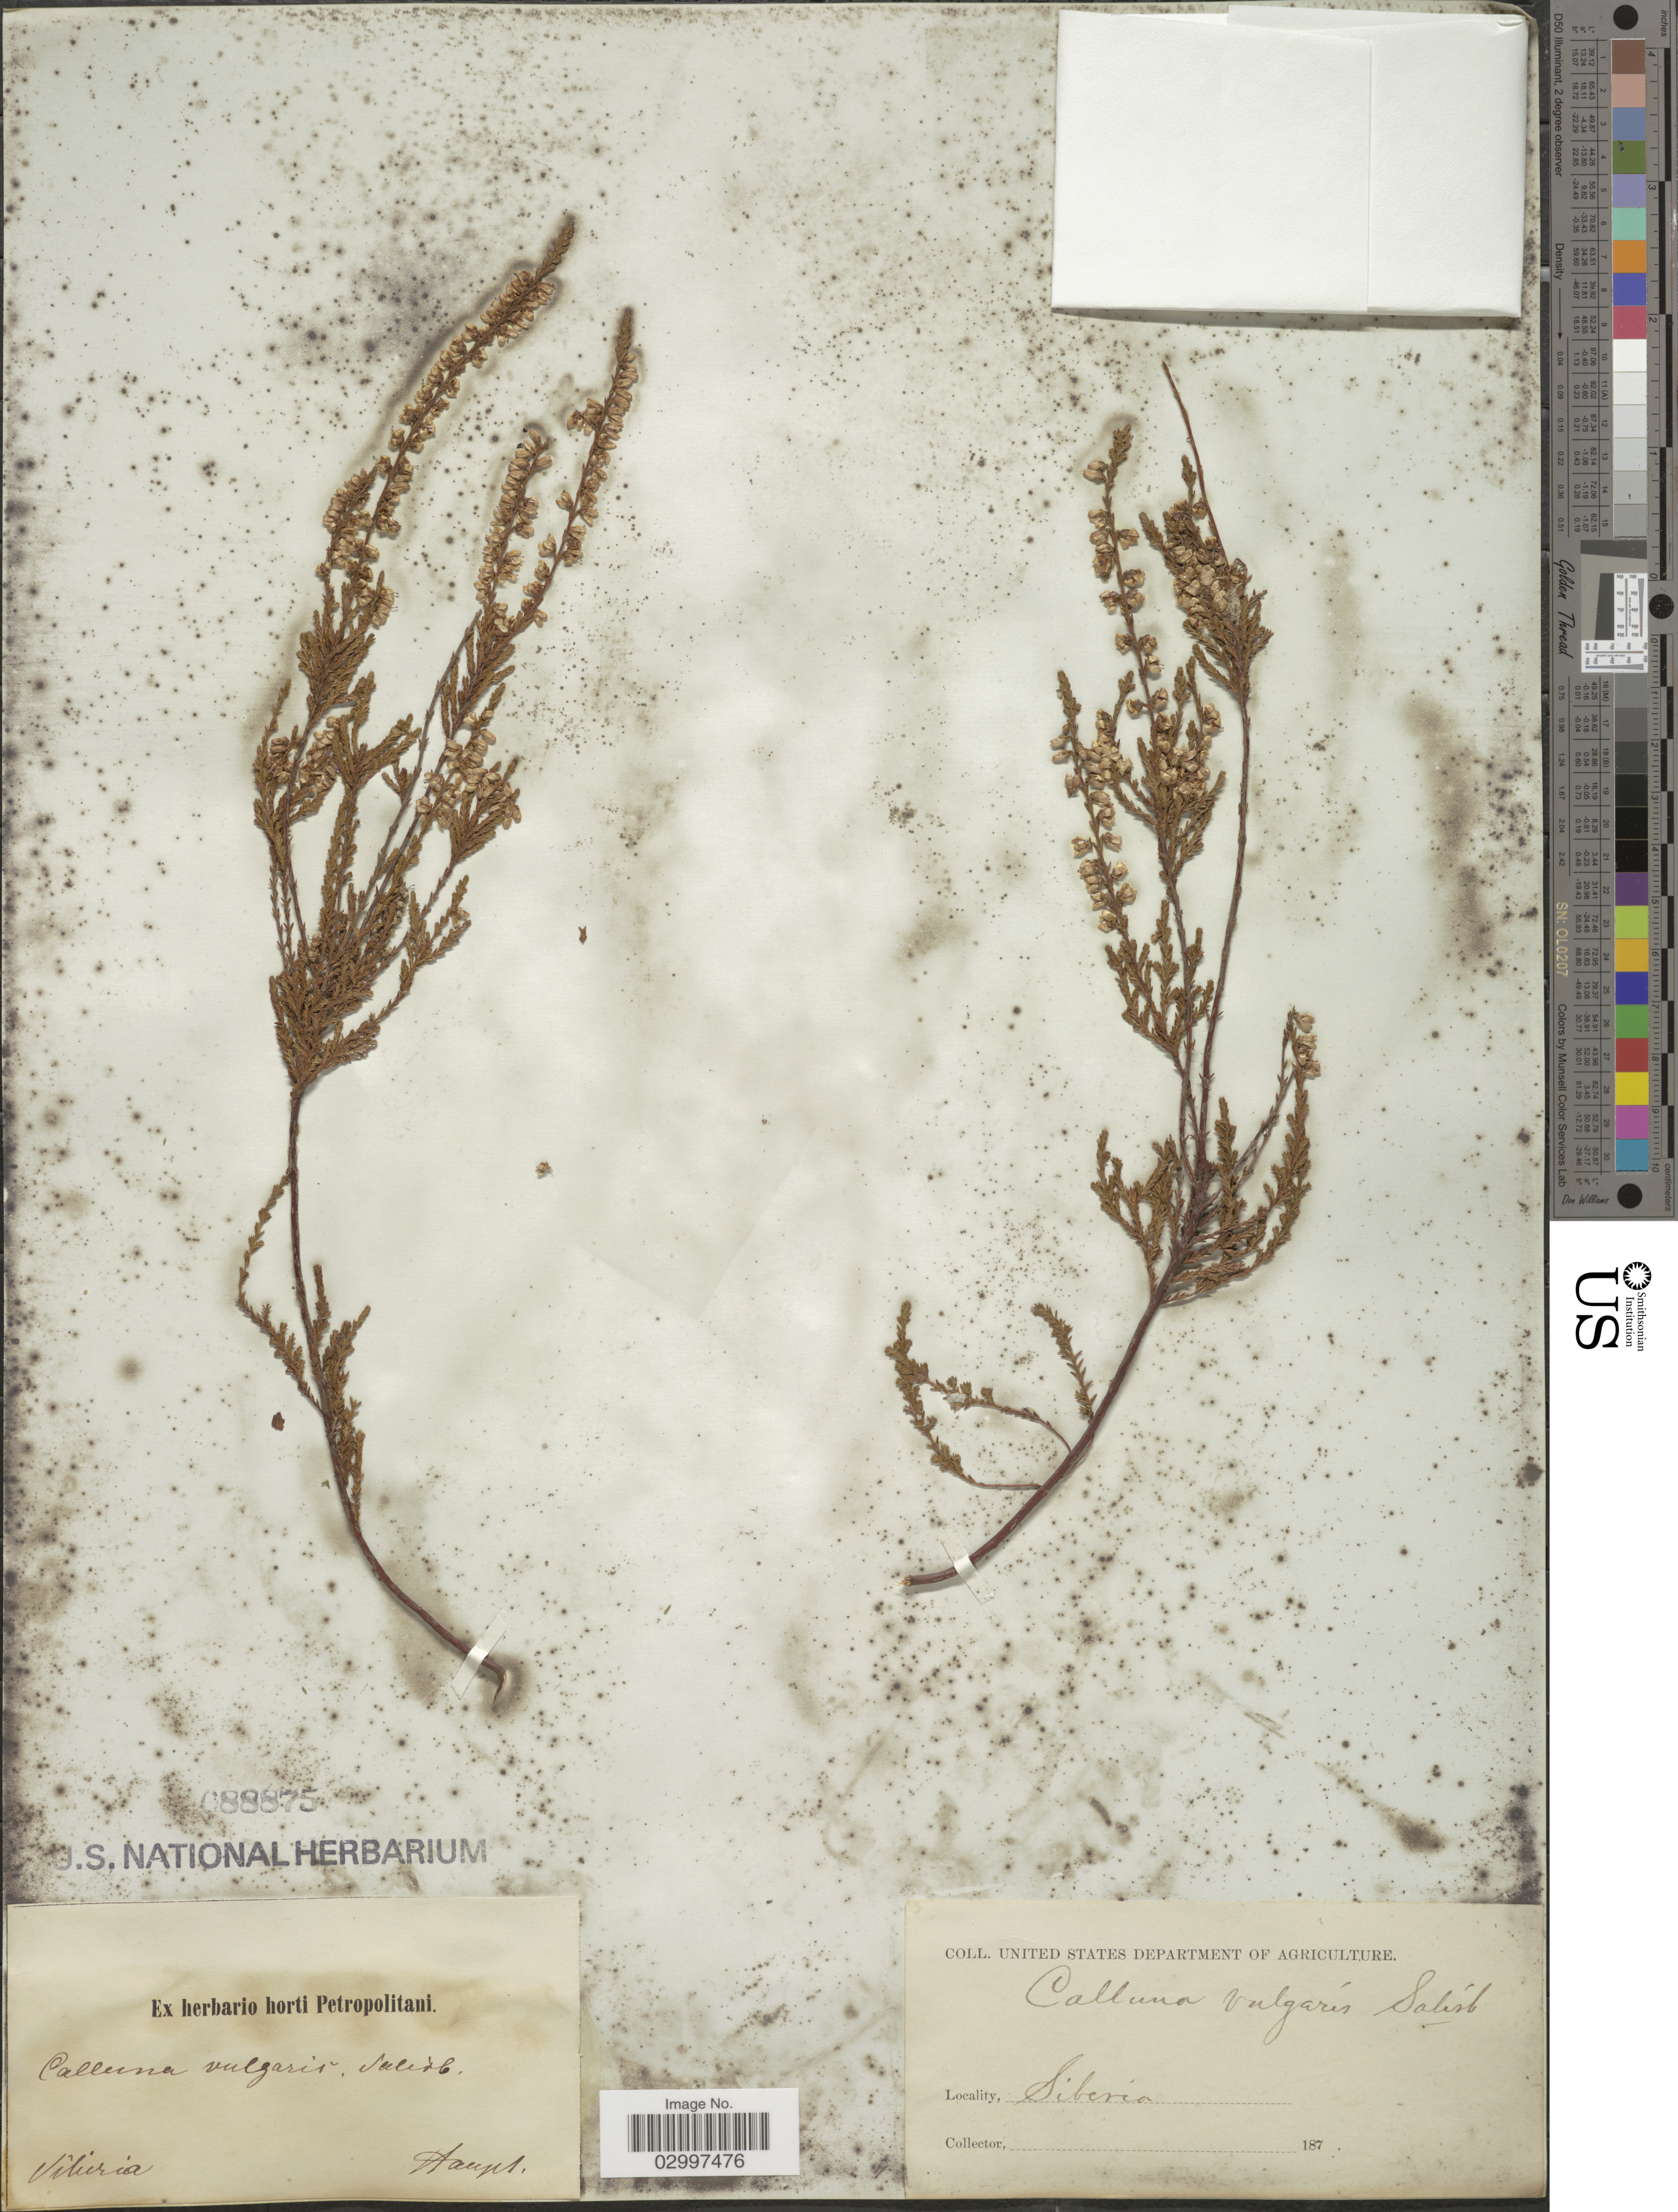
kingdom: Plantae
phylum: Tracheophyta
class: Magnoliopsida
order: Ericales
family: Ericaceae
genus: Calluna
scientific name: Calluna vulgaris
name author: (L.) Hull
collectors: Haupt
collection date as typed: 187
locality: Siberia.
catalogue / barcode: US 88875